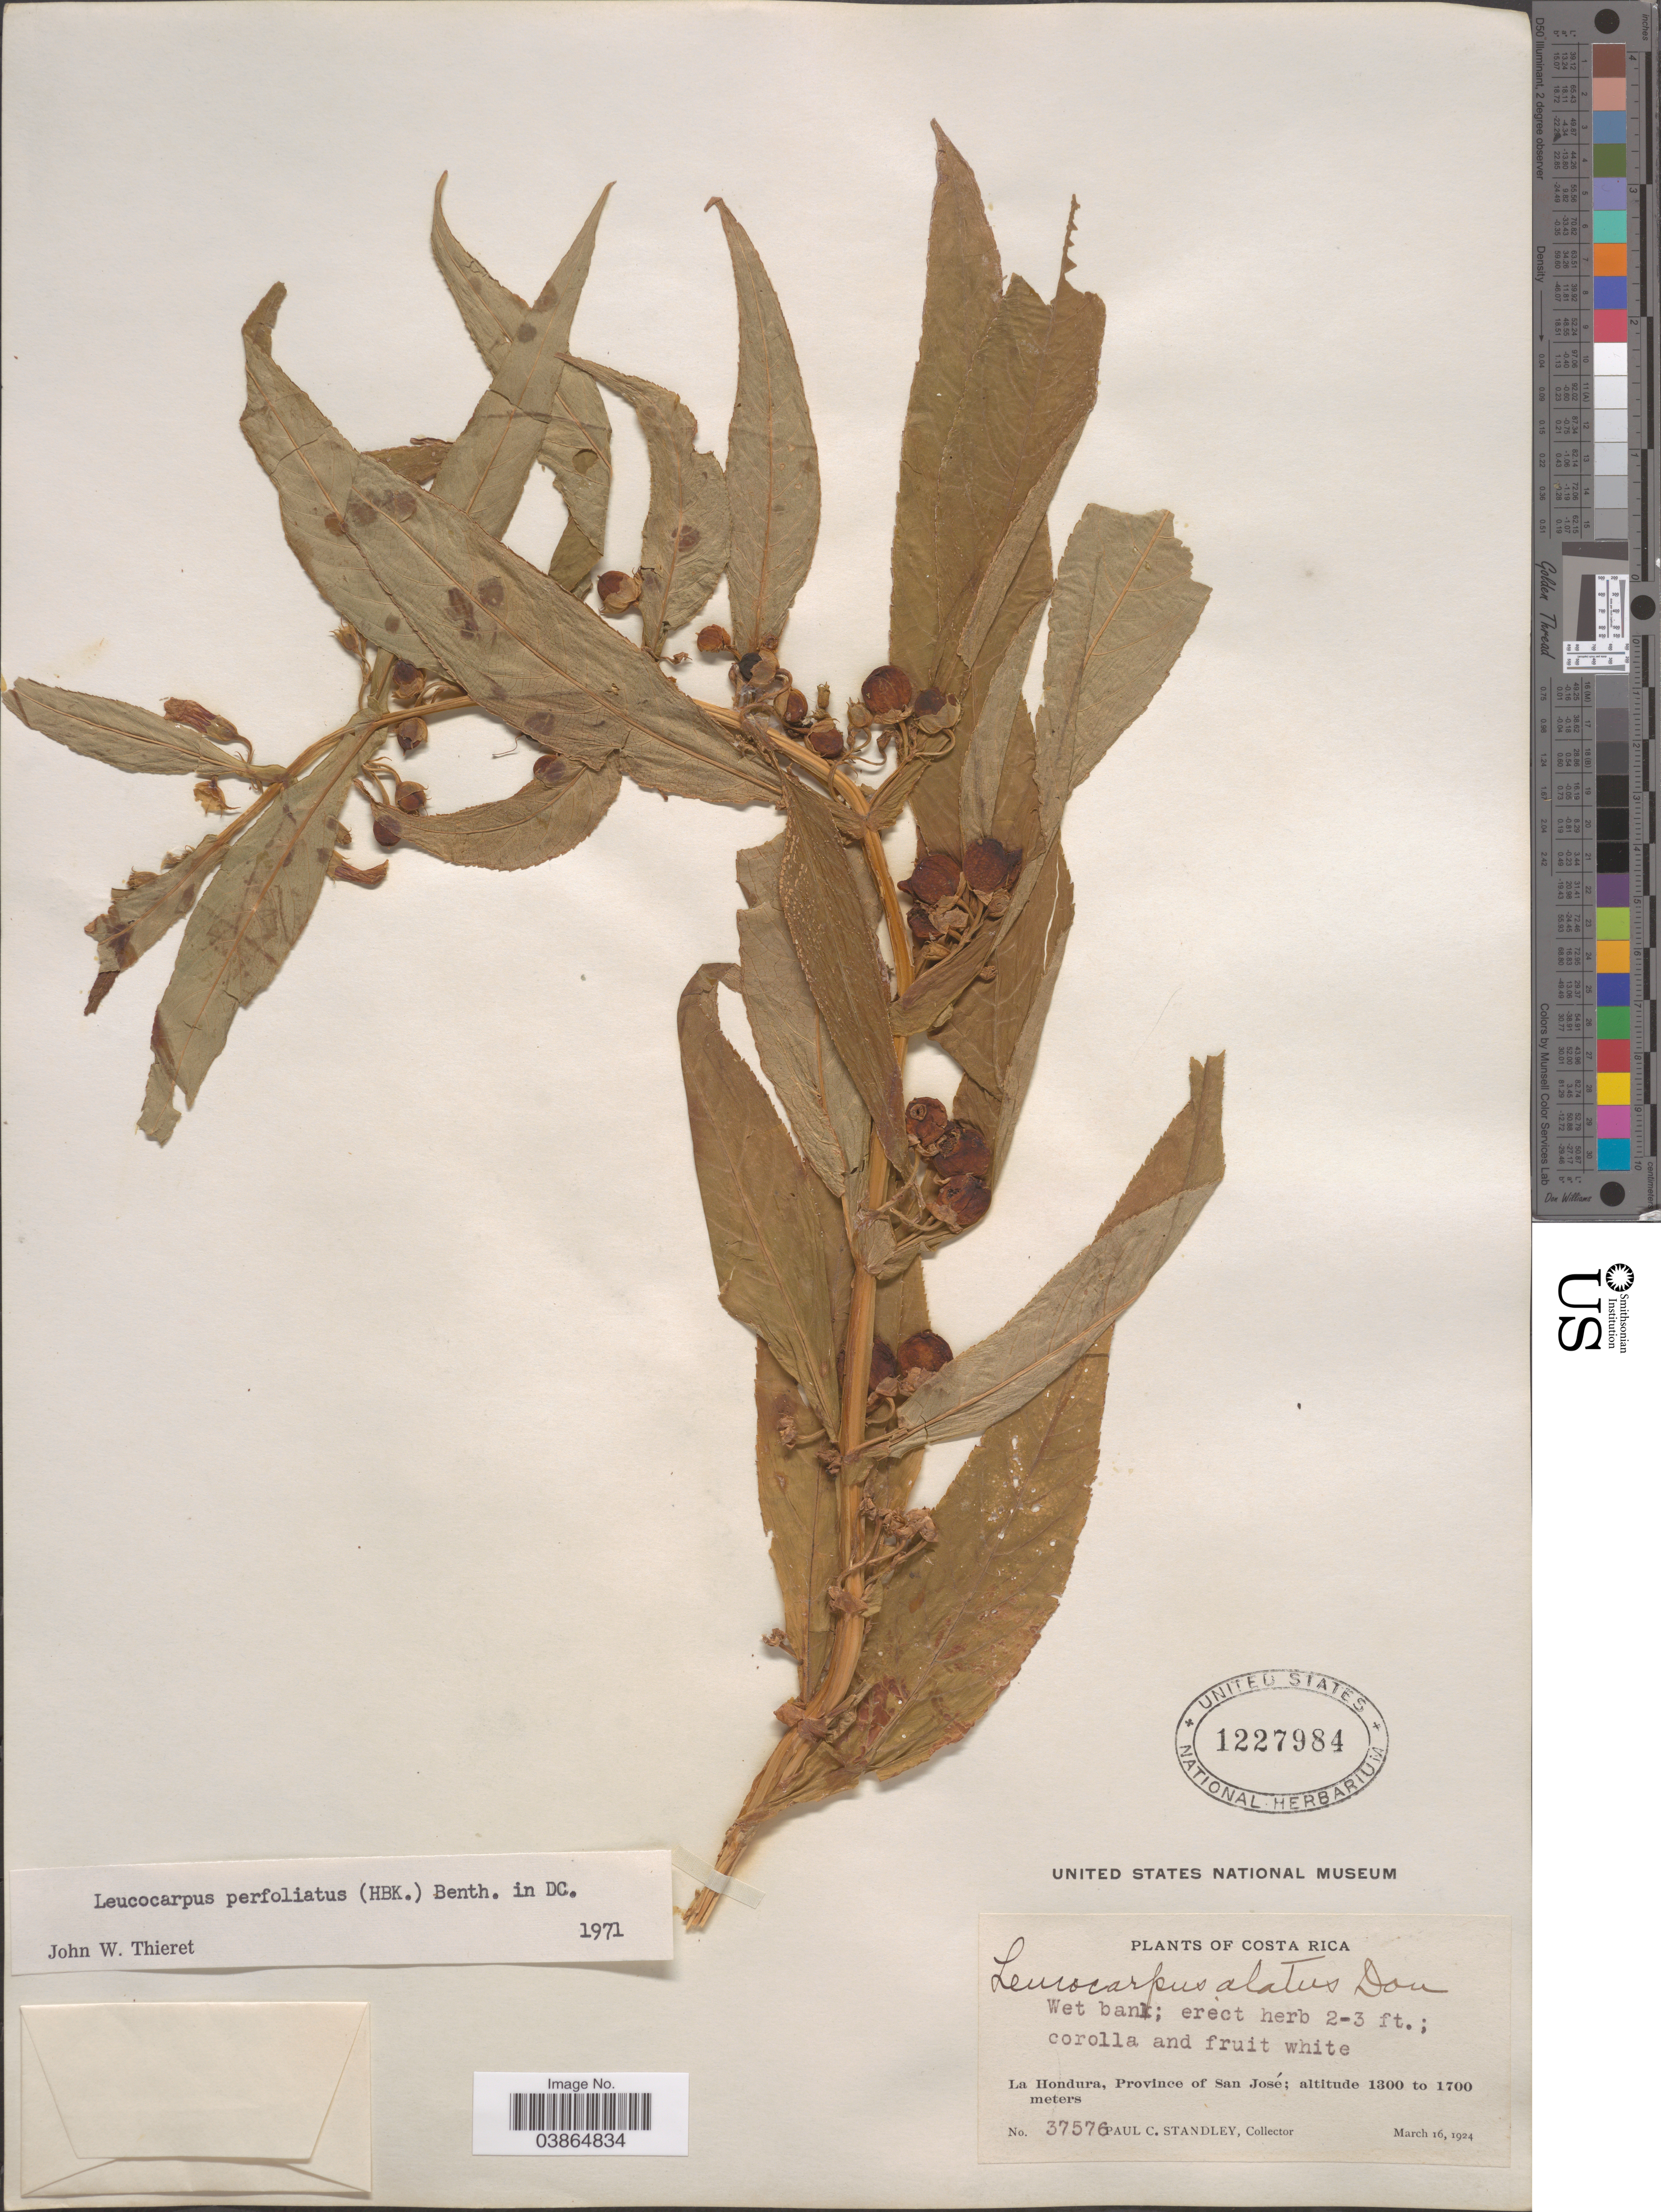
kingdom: Plantae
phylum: Tracheophyta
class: Magnoliopsida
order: Lamiales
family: Phrymaceae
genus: Leucocarpus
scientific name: Leucocarpus alatus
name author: D. Don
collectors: P. C. Standley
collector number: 37576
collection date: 1924-03-16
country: Costa Rica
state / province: San José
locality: La Hondura.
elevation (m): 1300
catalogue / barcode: US 1227984